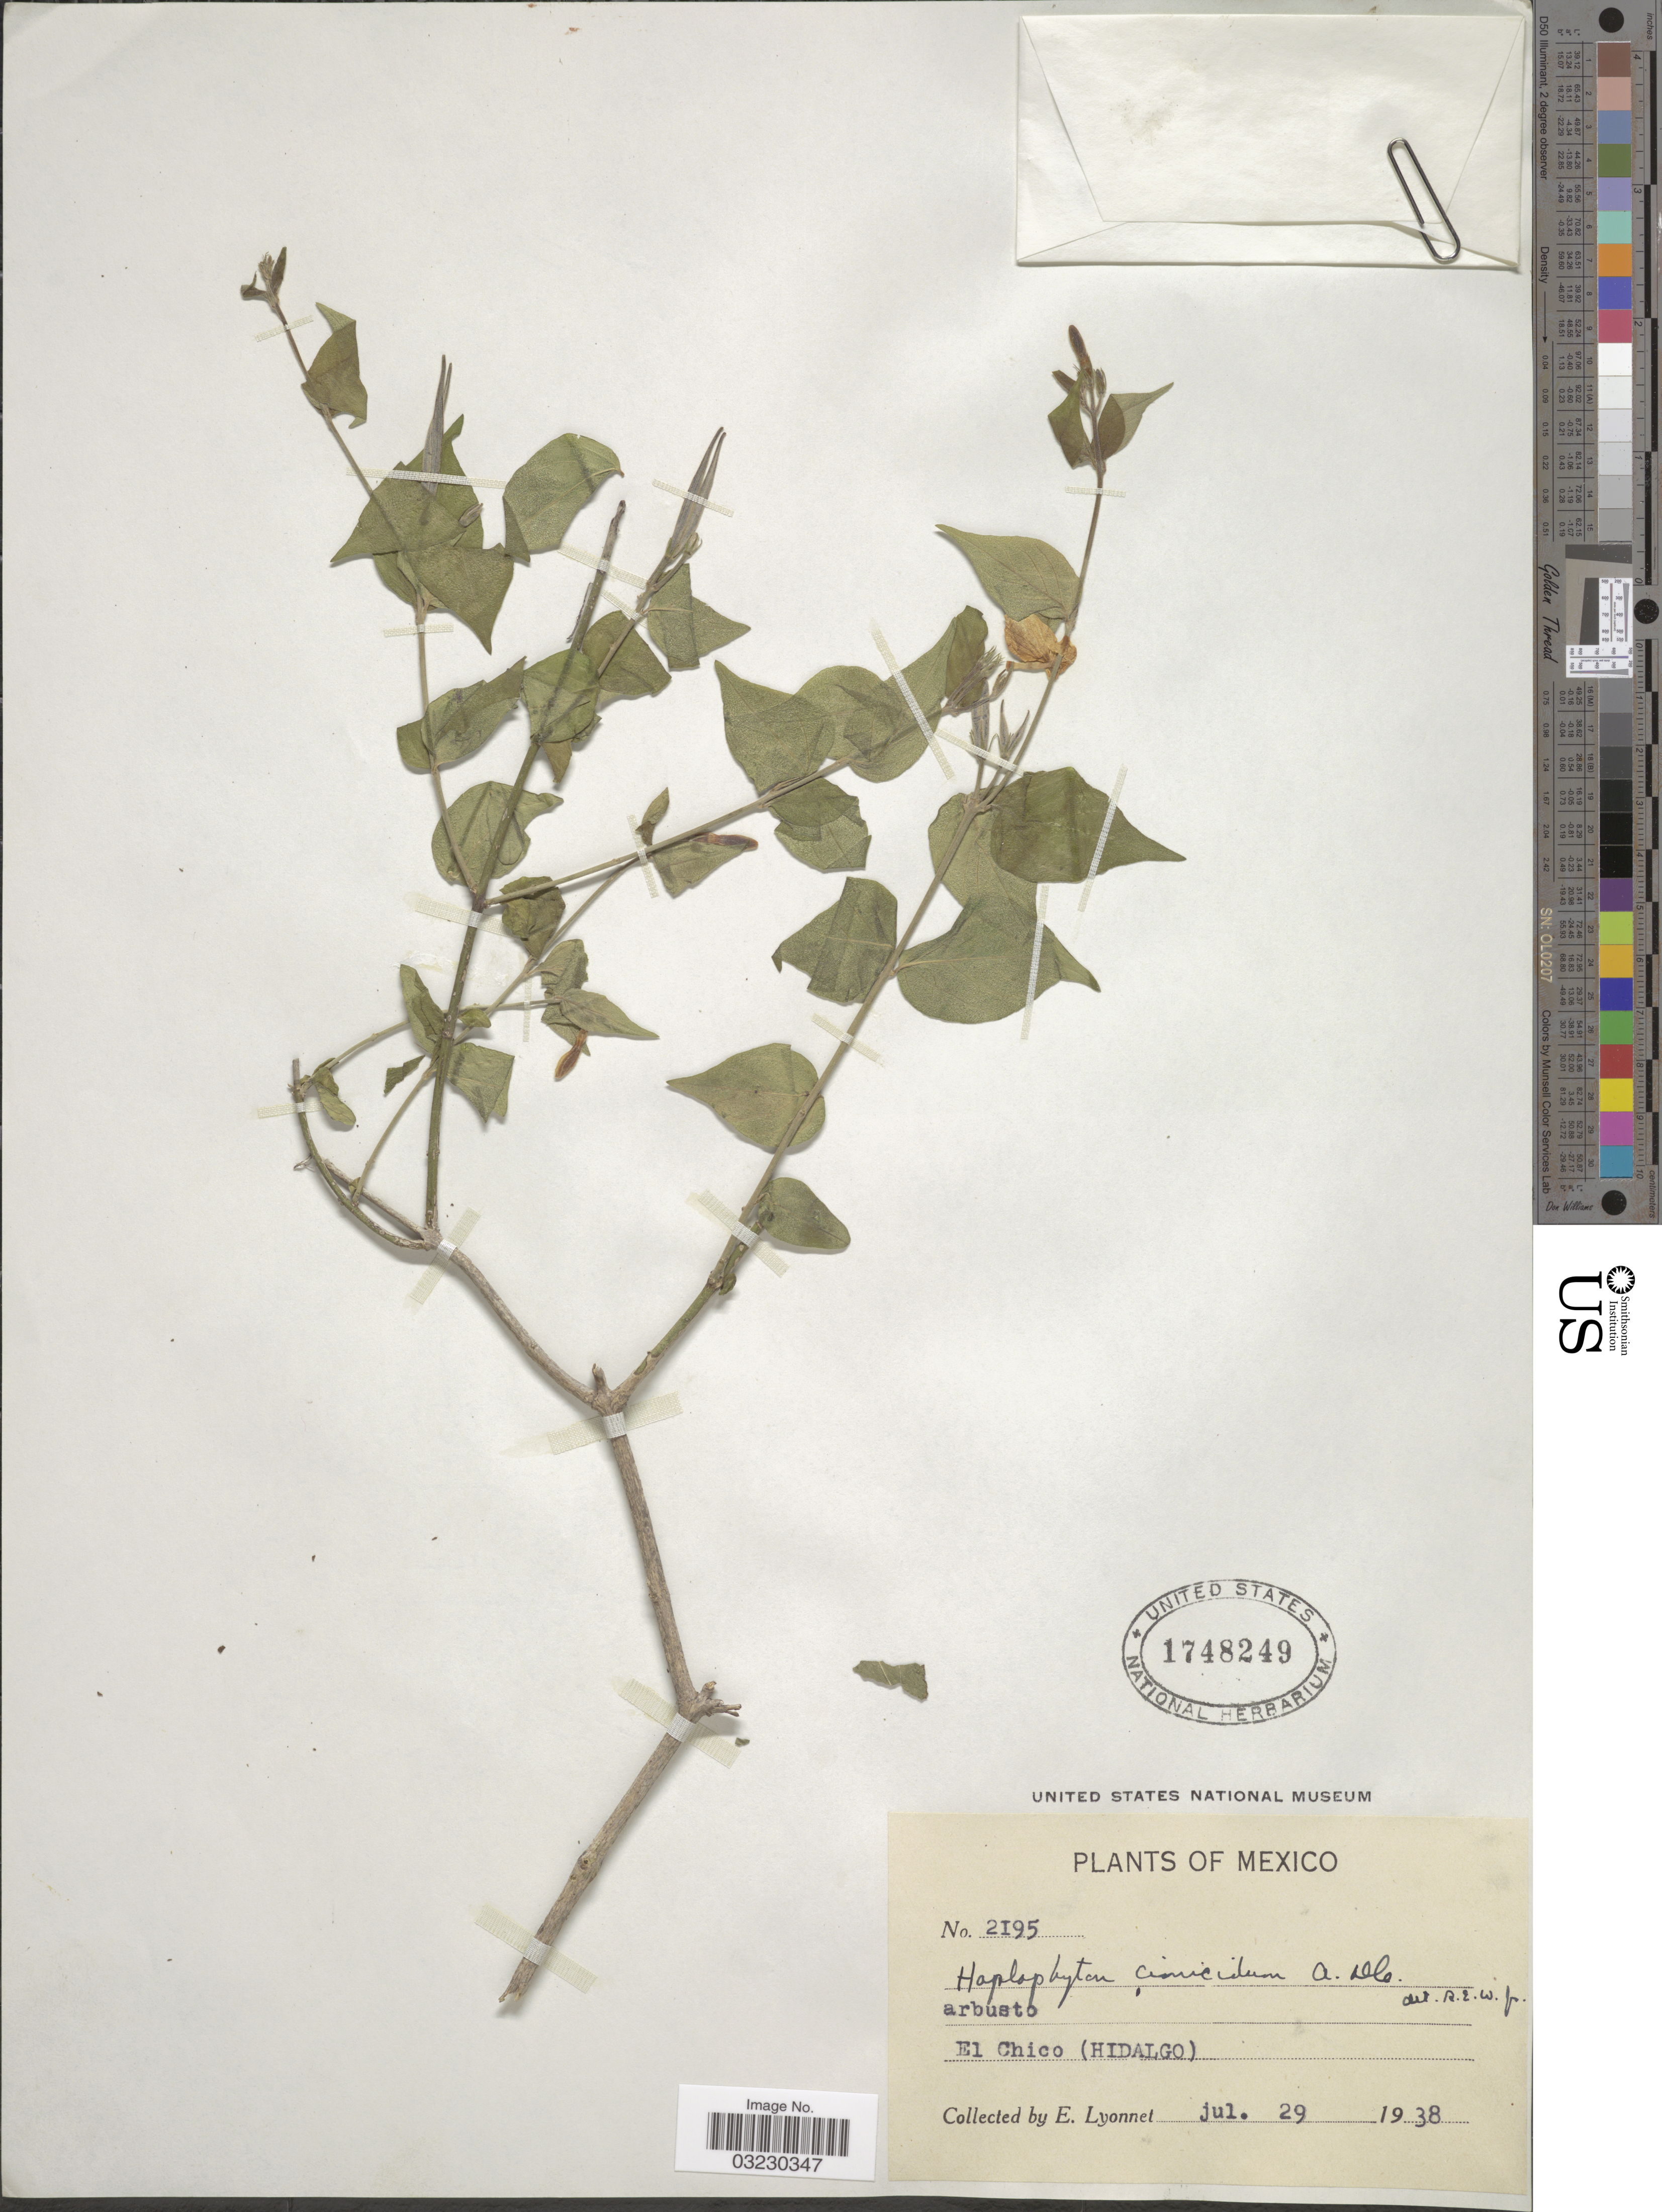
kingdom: Plantae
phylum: Tracheophyta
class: Magnoliopsida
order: Gentianales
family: Apocynaceae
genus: Haplophyton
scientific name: Haplophyton cimicidum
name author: A. DC.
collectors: E. Lyonnet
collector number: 2195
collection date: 1938-07-29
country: Mexico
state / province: Hidalgo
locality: El Chico.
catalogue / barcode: US 1748249